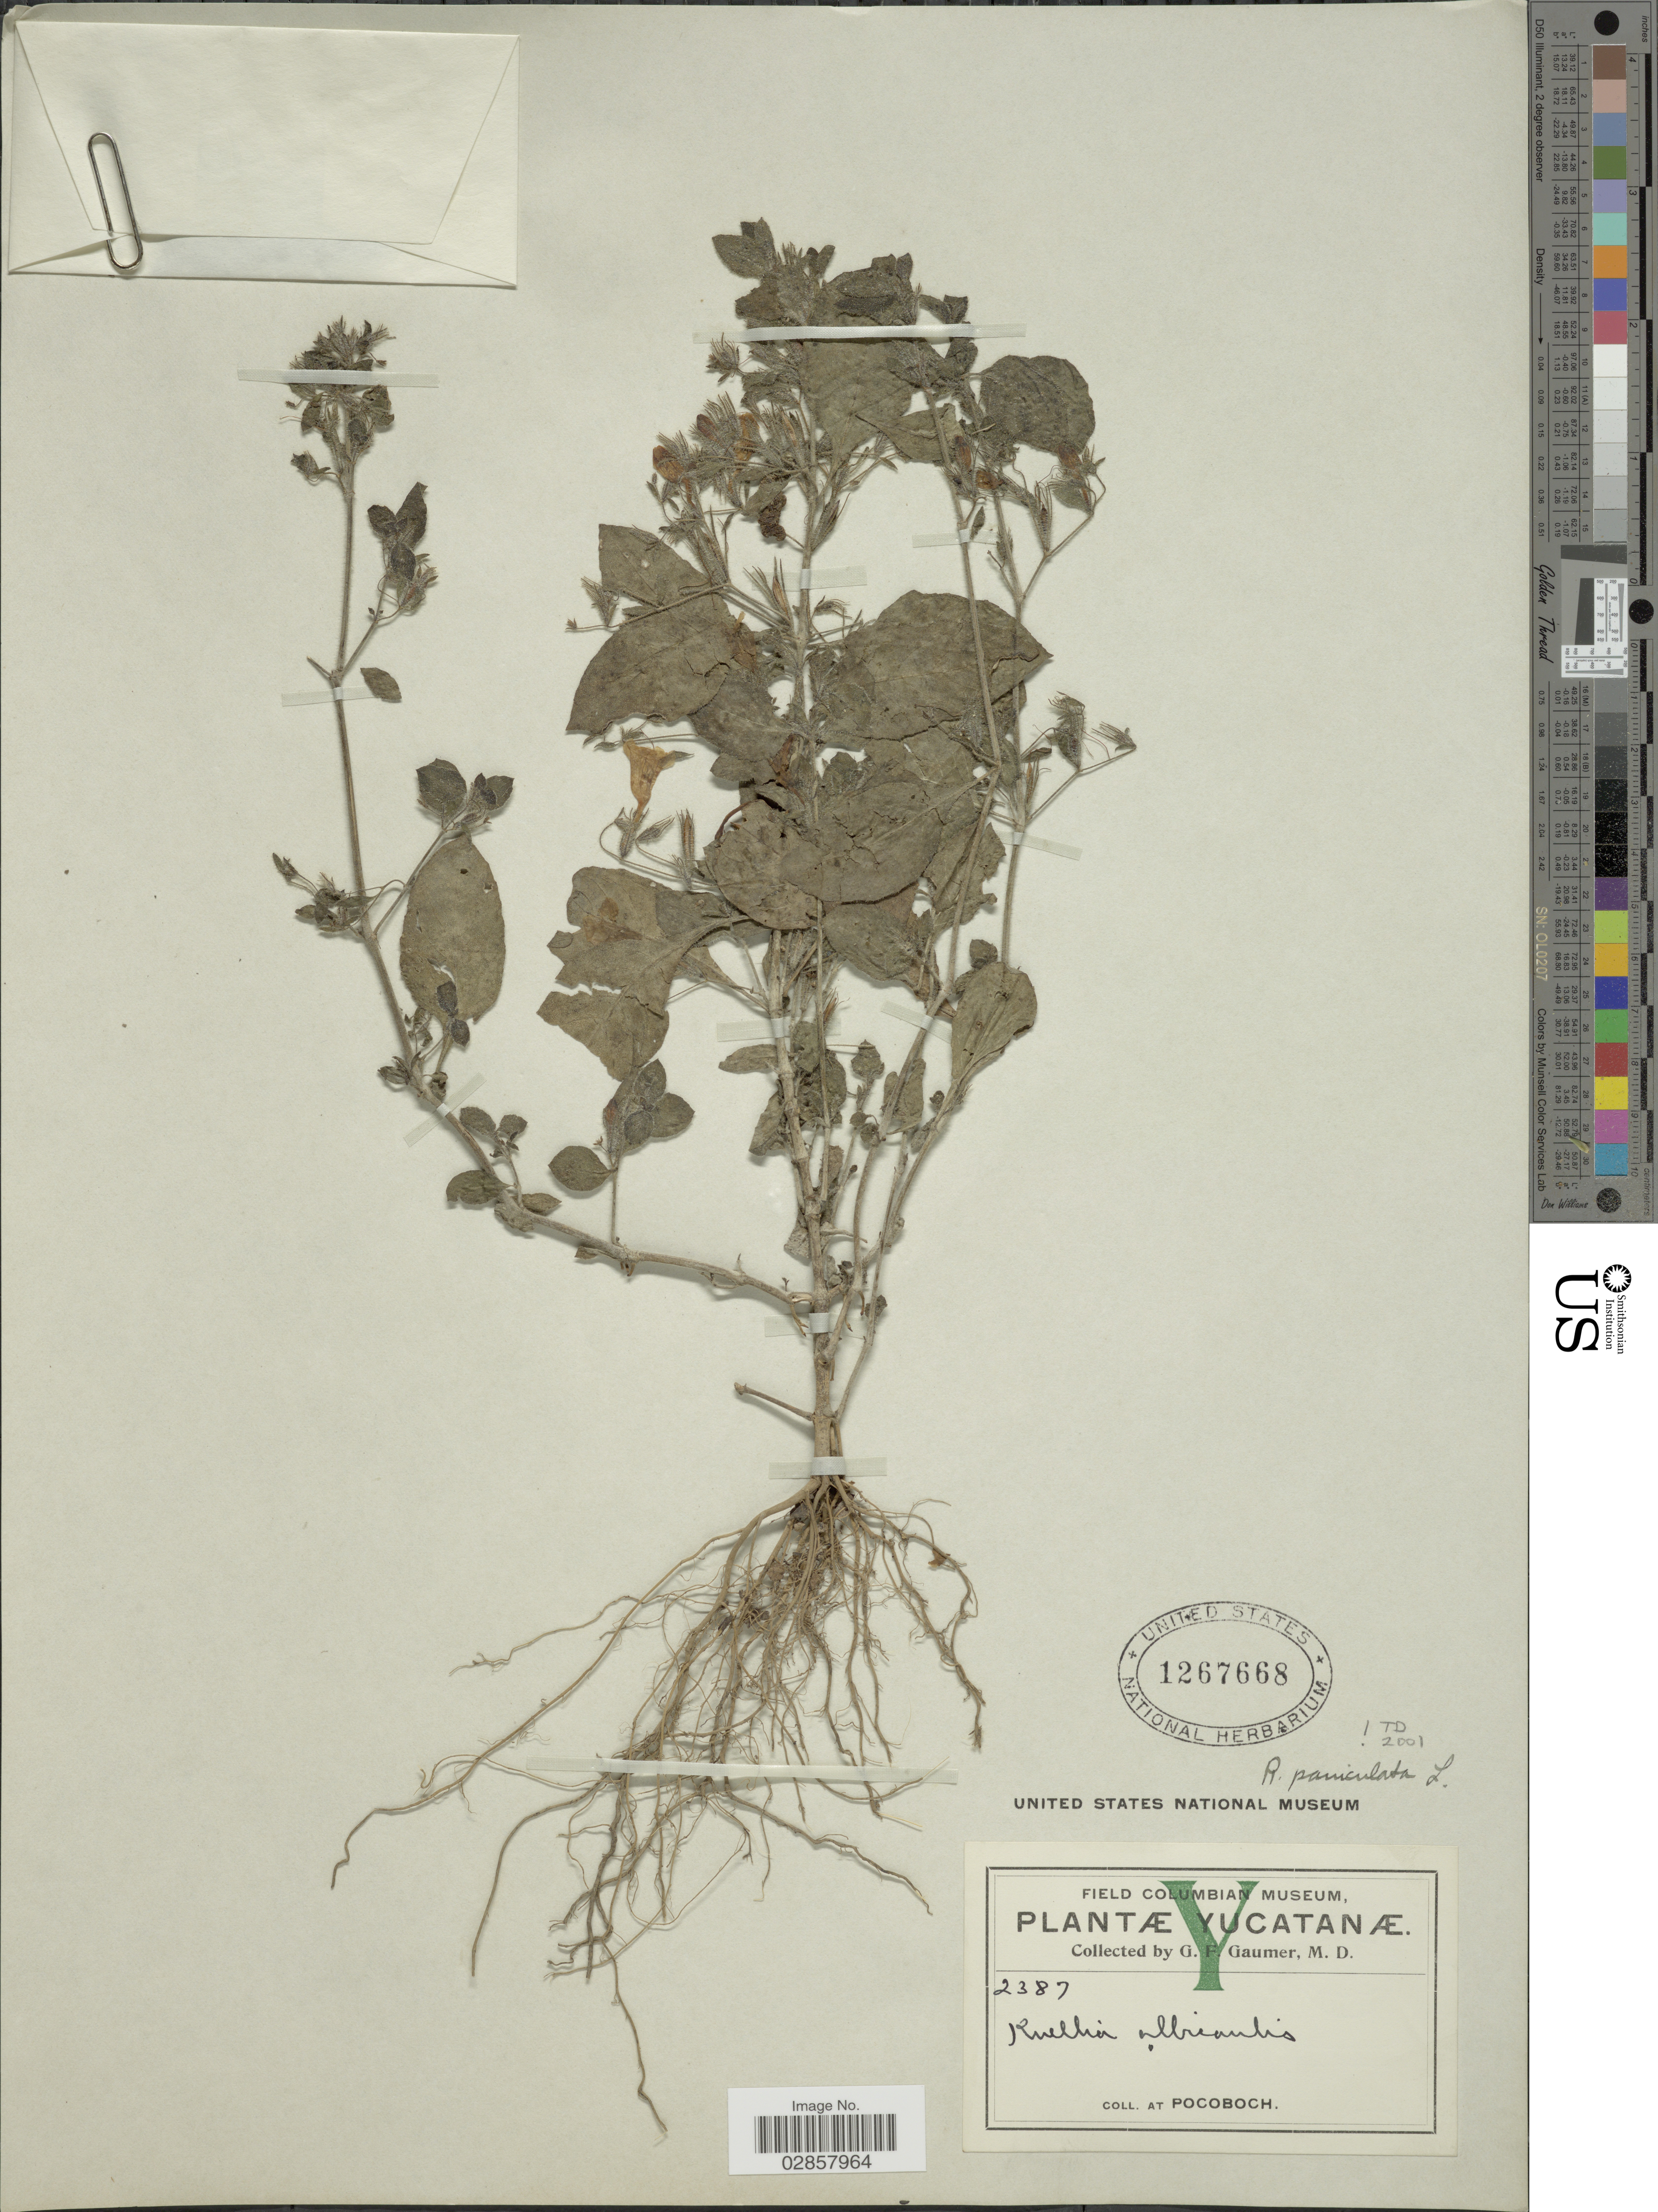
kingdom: Plantae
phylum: Tracheophyta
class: Magnoliopsida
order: Lamiales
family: Acanthaceae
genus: Ruellia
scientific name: Ruellia paniculata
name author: L.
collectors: G. F. Gaumer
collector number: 2387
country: Mexico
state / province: Yucatán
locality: Pocoboch.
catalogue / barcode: US 1267668